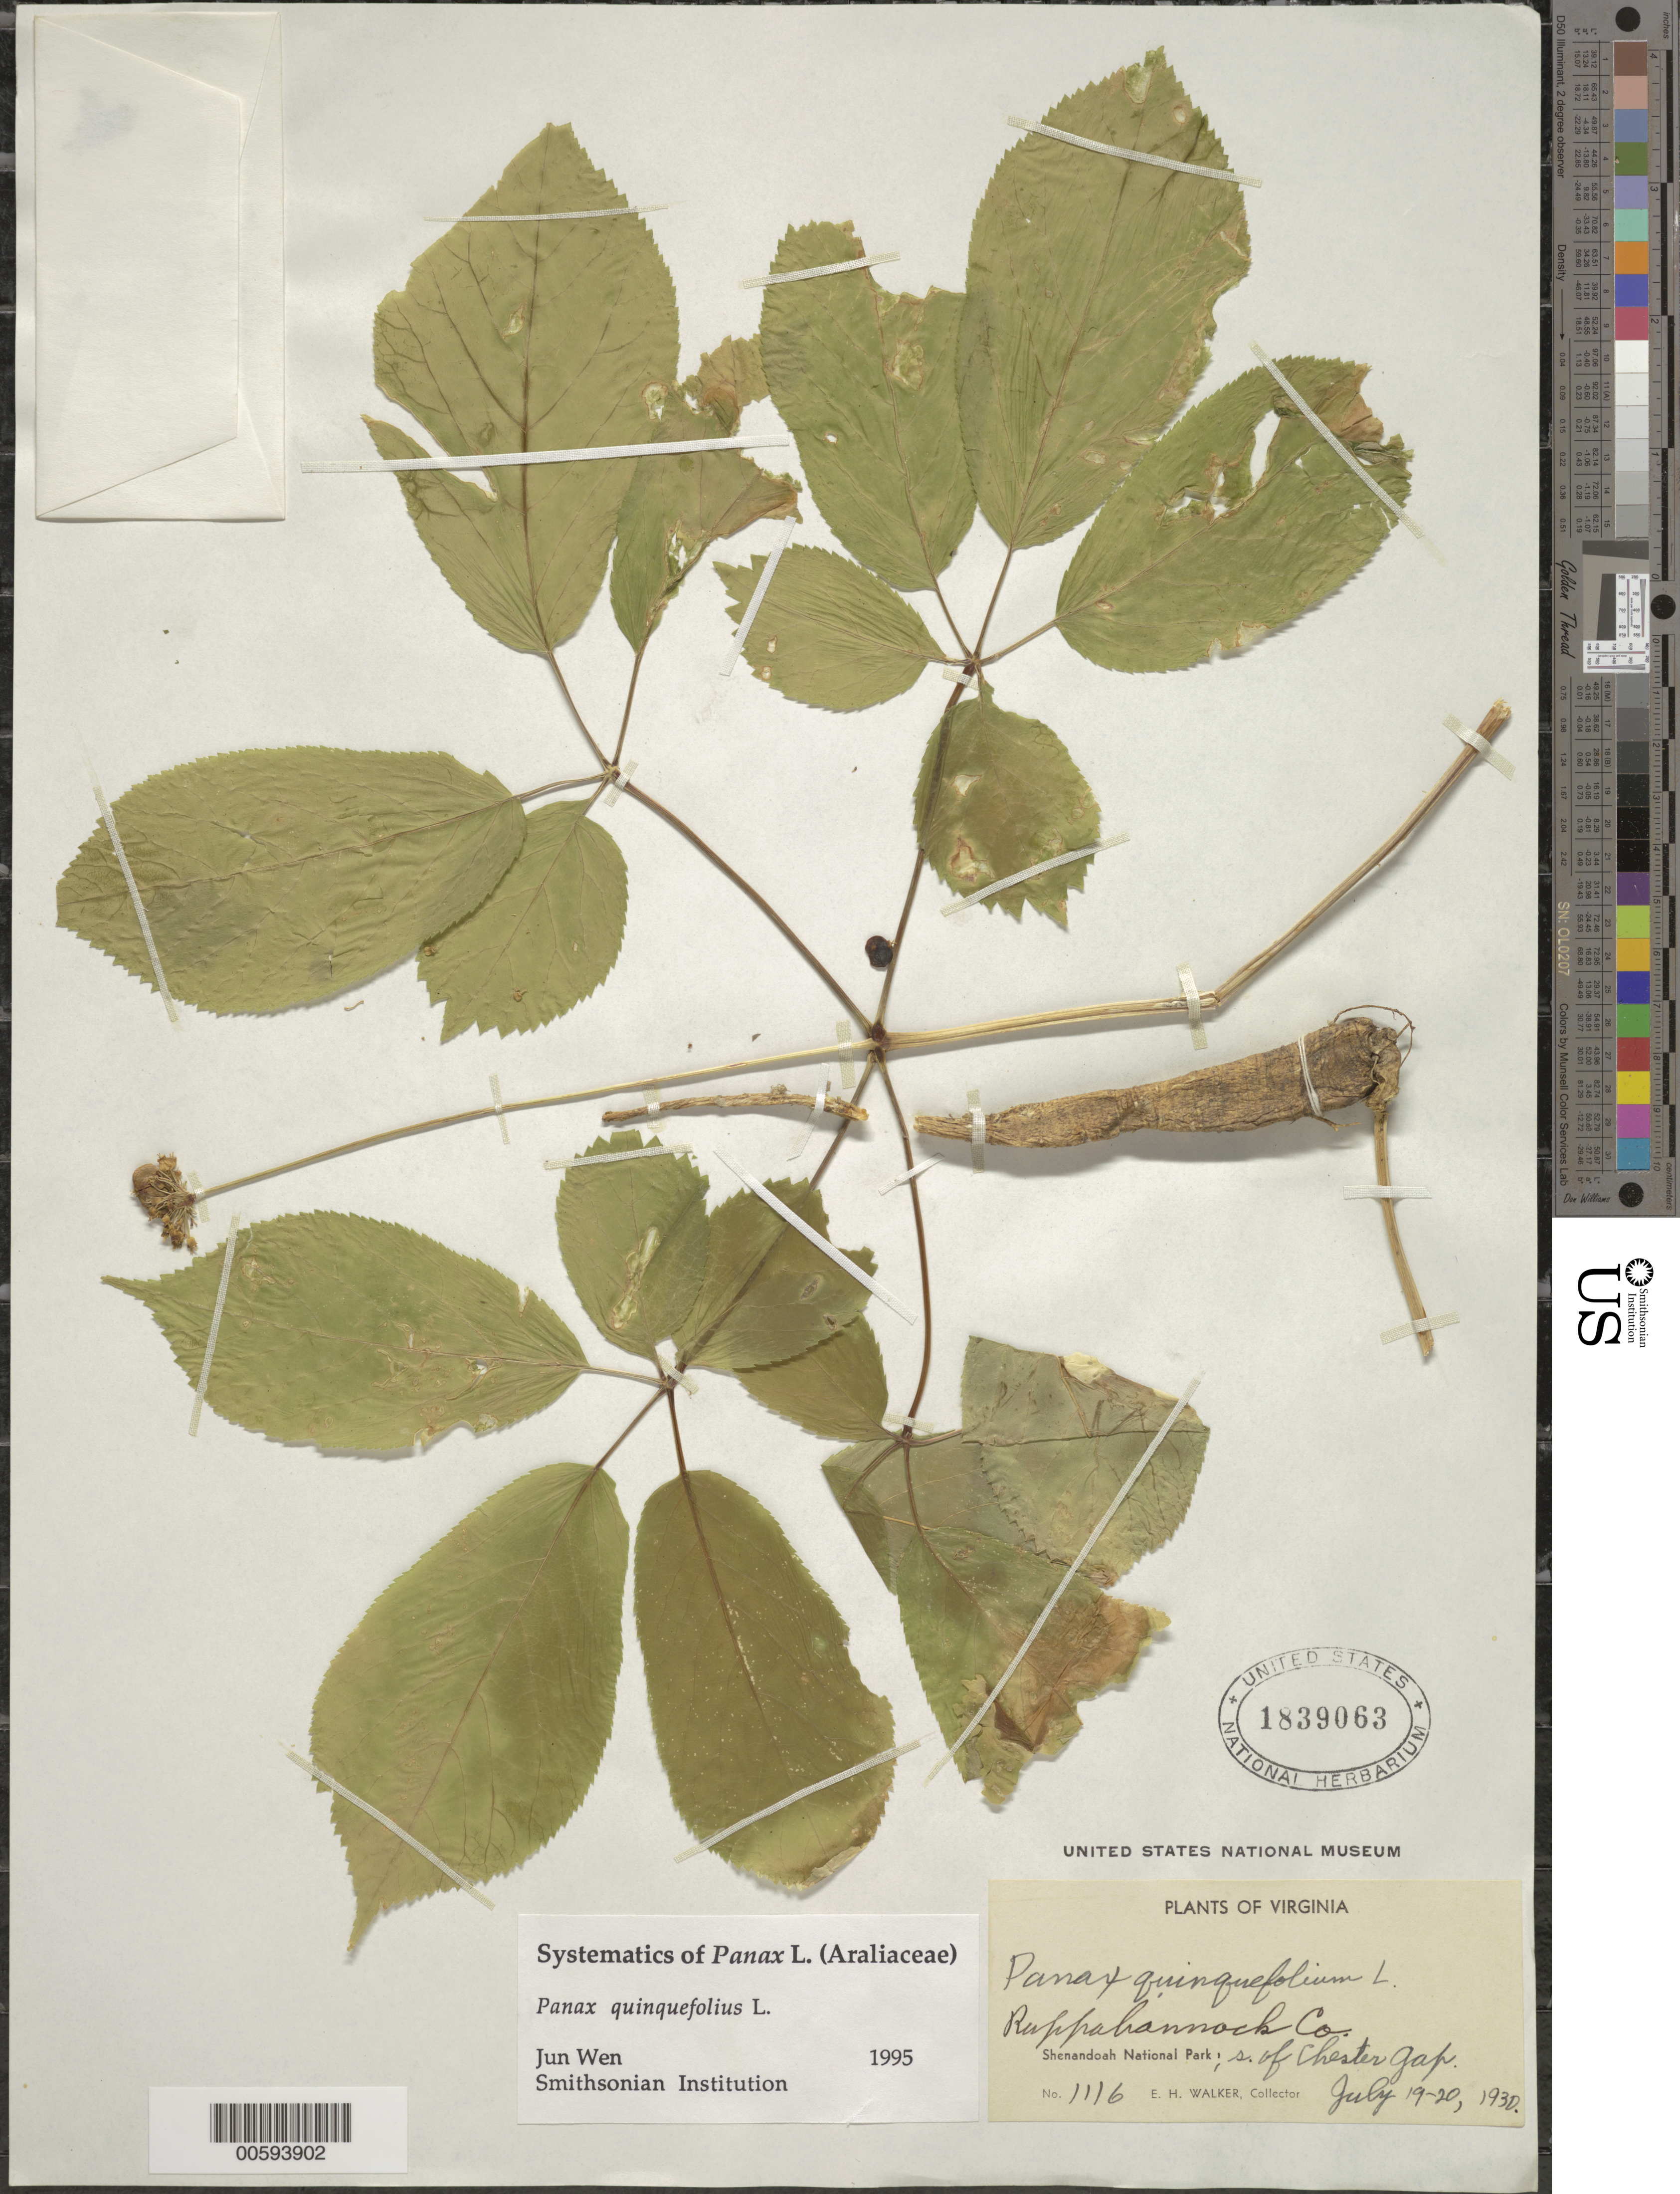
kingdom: Plantae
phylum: Tracheophyta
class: Magnoliopsida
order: Apiales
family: Araliaceae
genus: Panax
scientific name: Panax quinquefolius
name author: L.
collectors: E. H. Walker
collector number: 1116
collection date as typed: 19 Jul 1930 to 20 Jul 1930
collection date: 1930-07-19/1930-07-20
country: United States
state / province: Virginia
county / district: Rappahannock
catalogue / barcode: US 1839063